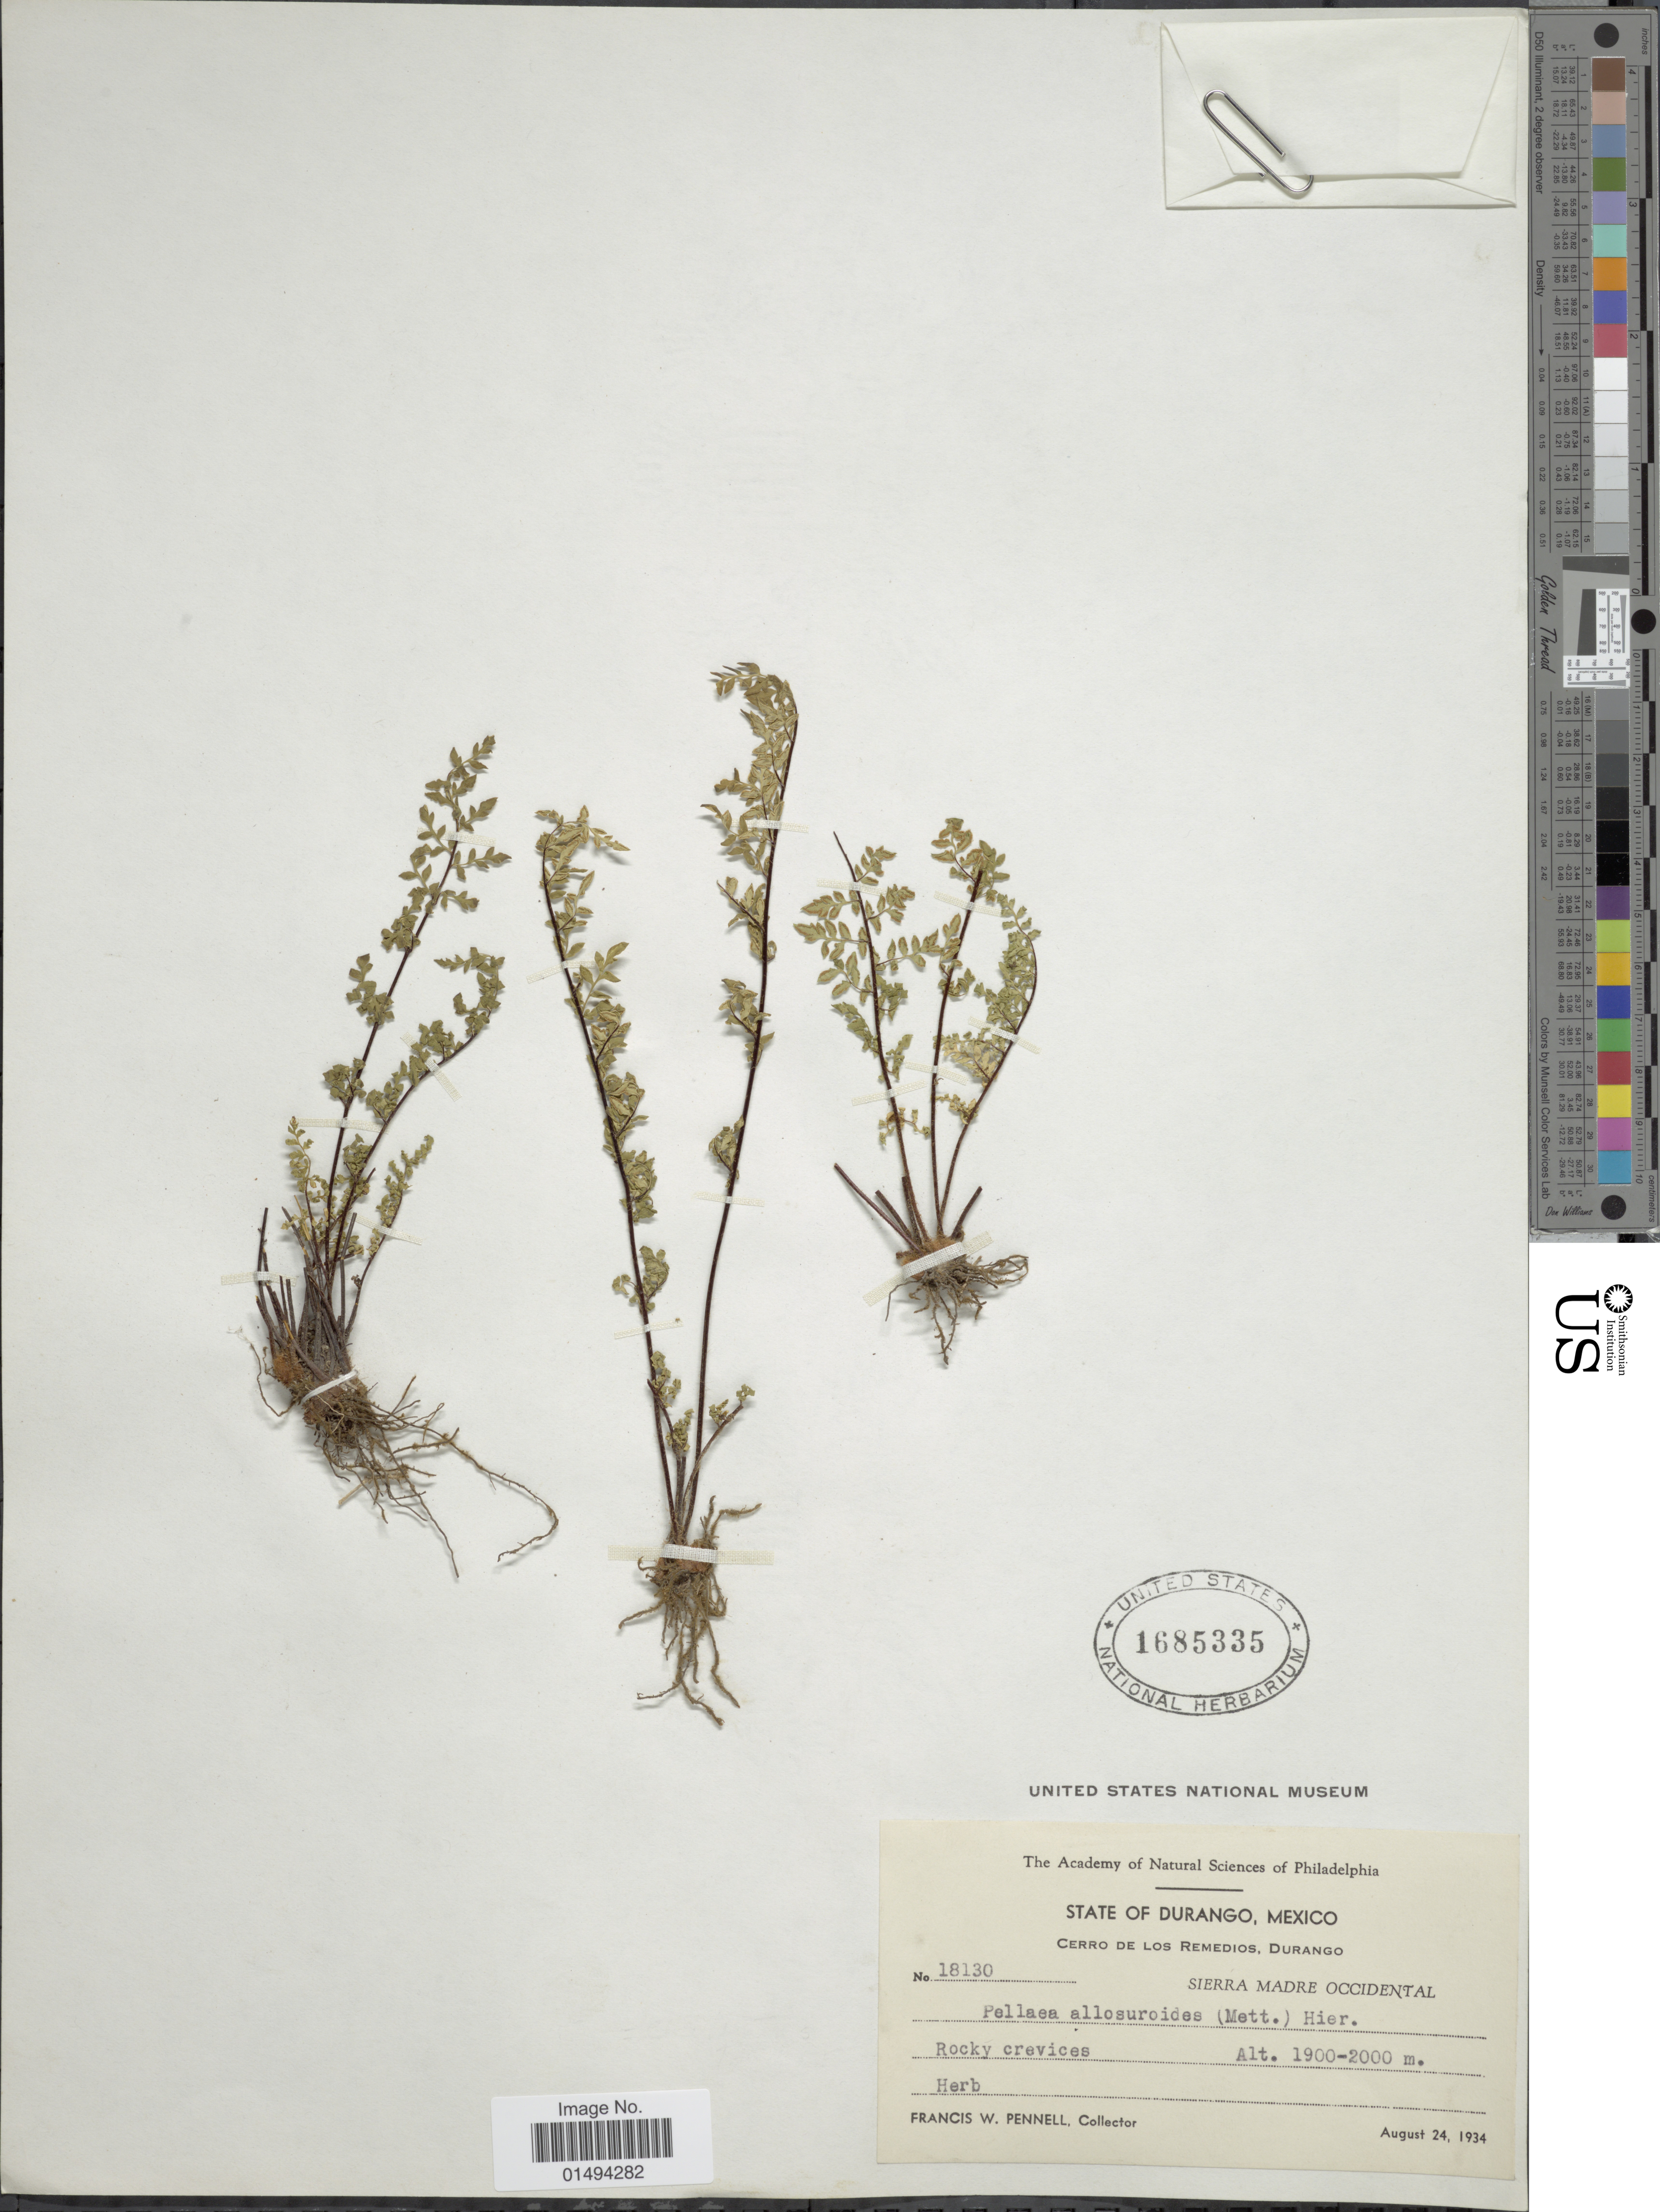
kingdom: Plantae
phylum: Tracheophyta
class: Polypodiopsida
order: Polypodiales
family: Pteridaceae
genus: Myriopteris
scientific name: Myriopteris allosuroides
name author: (Mett.) Grusz & Windham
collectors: F. W. Pennell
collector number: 18130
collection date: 1934-08-24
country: Mexico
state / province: Durango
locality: Cerro de Los Remedios,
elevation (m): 1900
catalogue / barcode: US 1685335